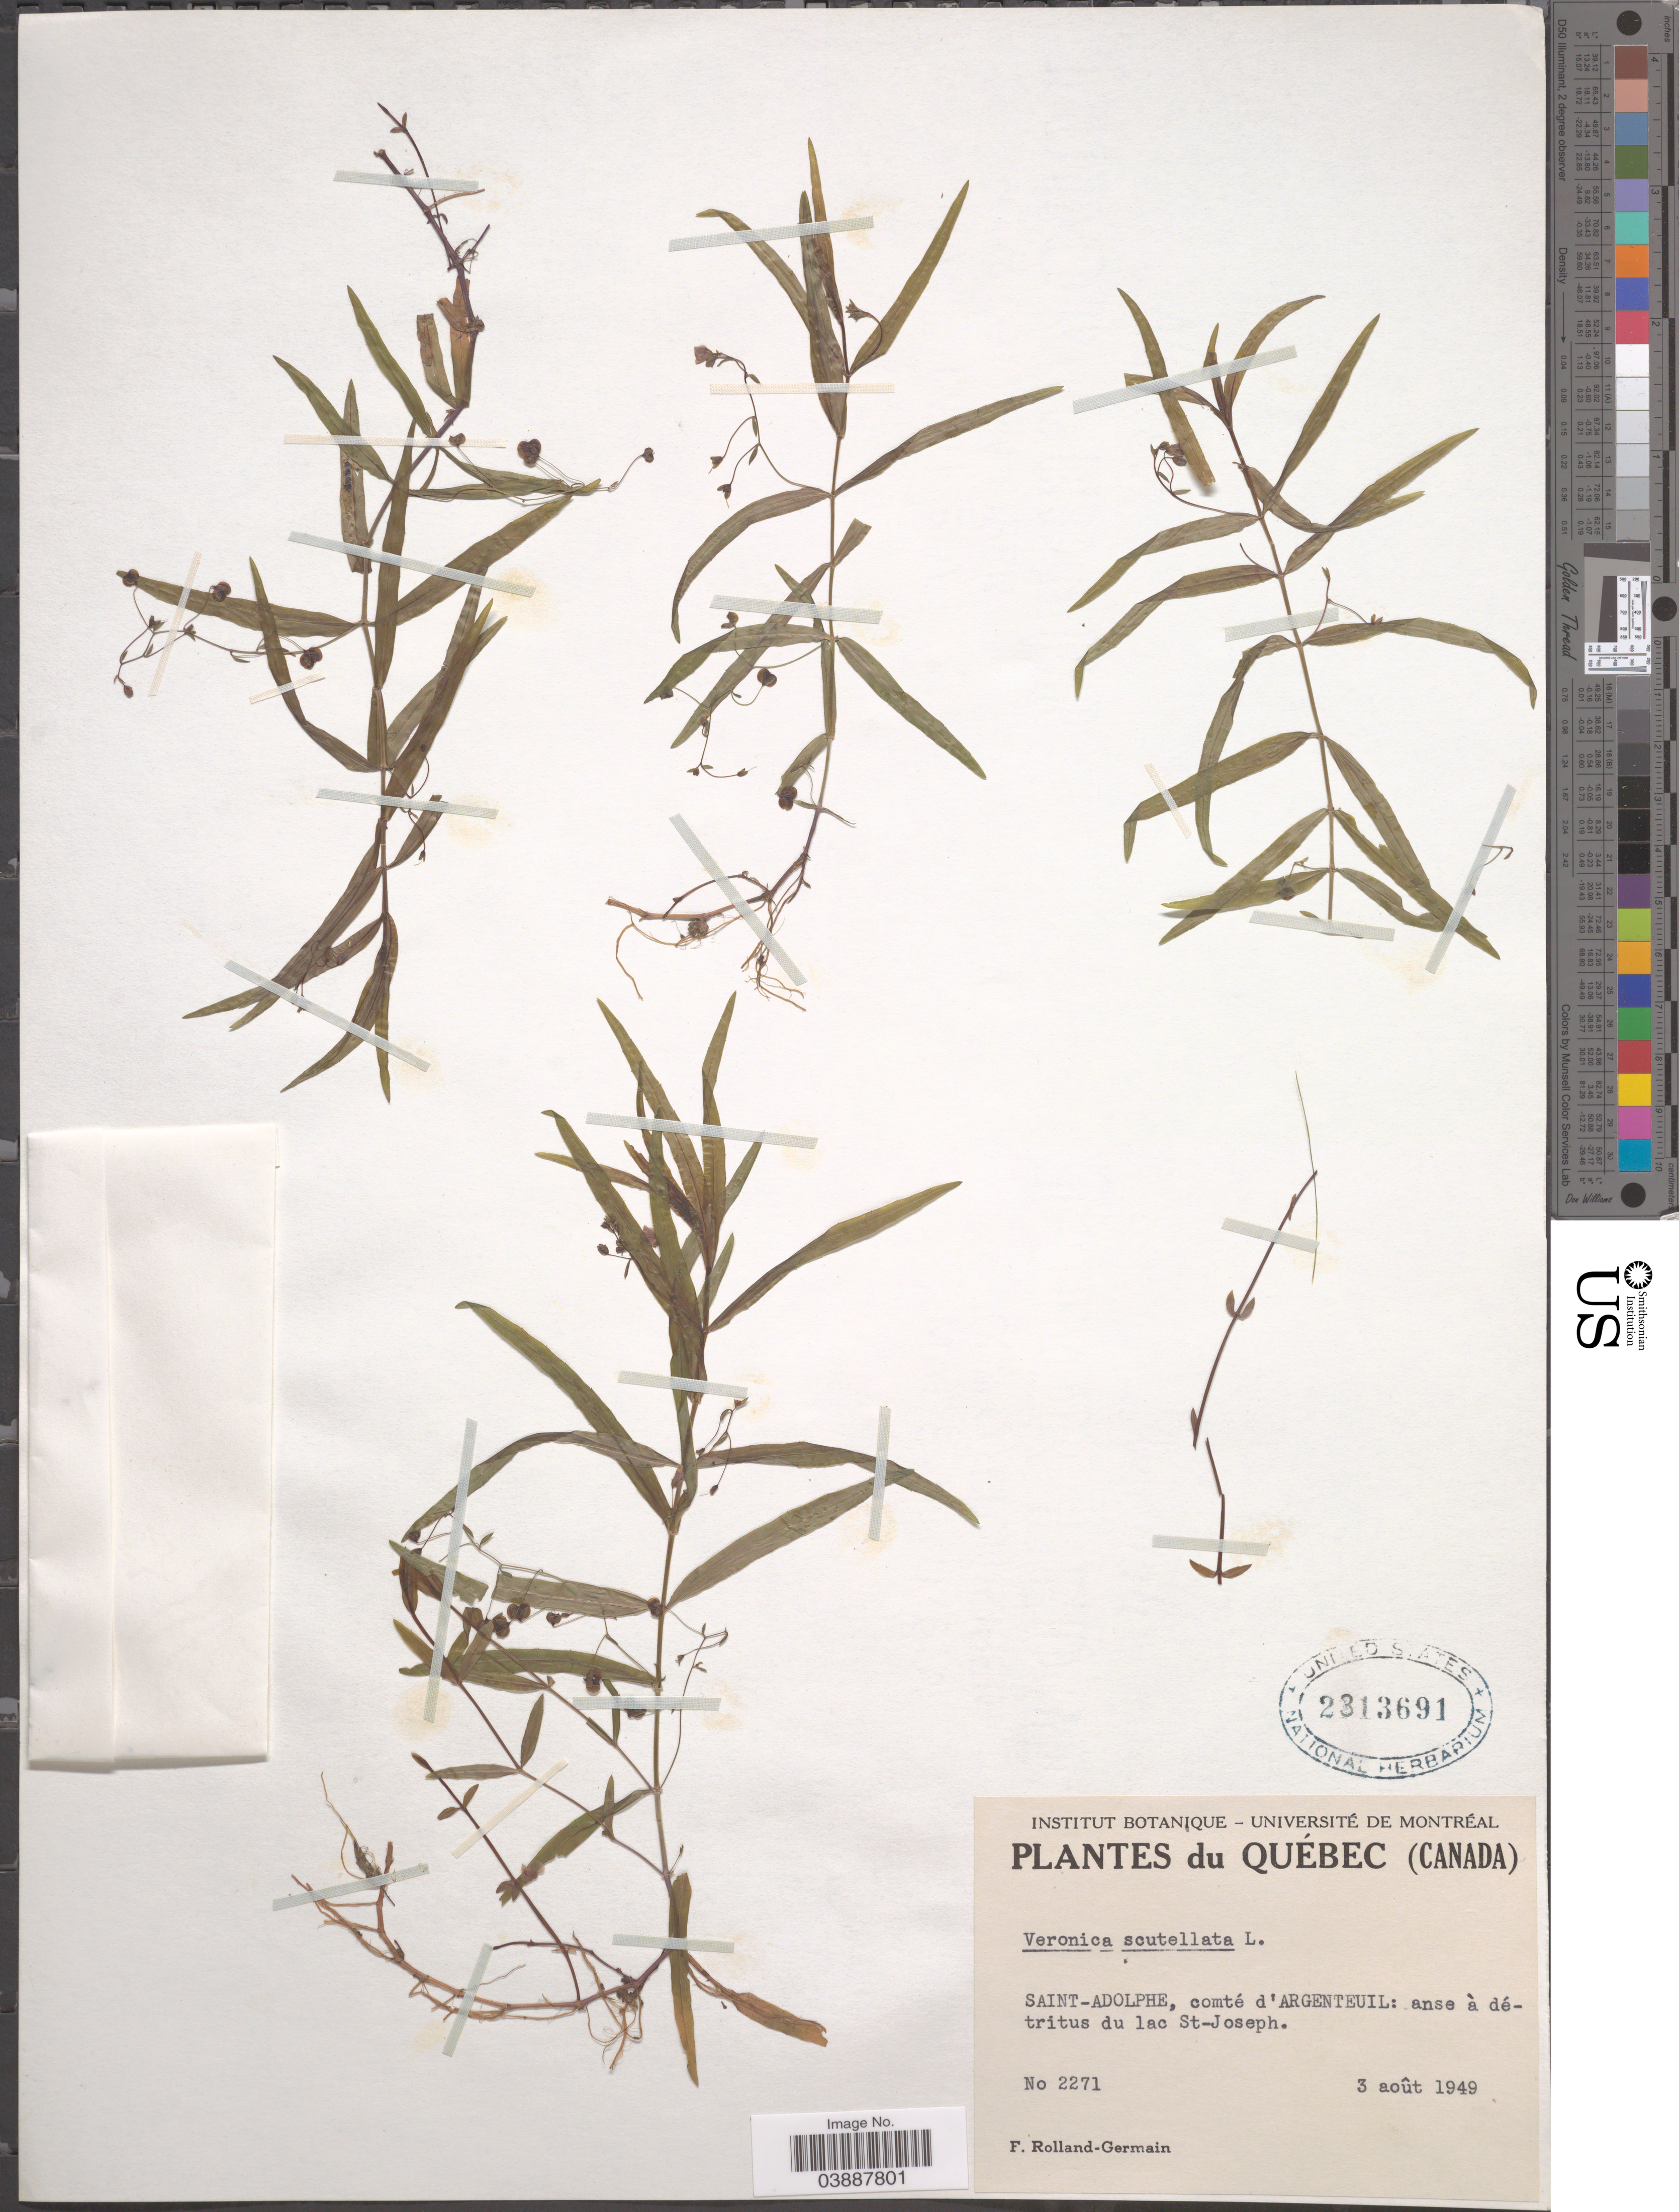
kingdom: Plantae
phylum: Tracheophyta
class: Magnoliopsida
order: Lamiales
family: Plantaginaceae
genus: Veronica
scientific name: Veronica scutellata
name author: L.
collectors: Rolland-Germain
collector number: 2271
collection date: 1949-08-03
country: Canada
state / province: Quebec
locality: Saint-Adolphe, comté d'Argenteuil: anse à détritus du lac St-Joseph.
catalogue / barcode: US 2313691